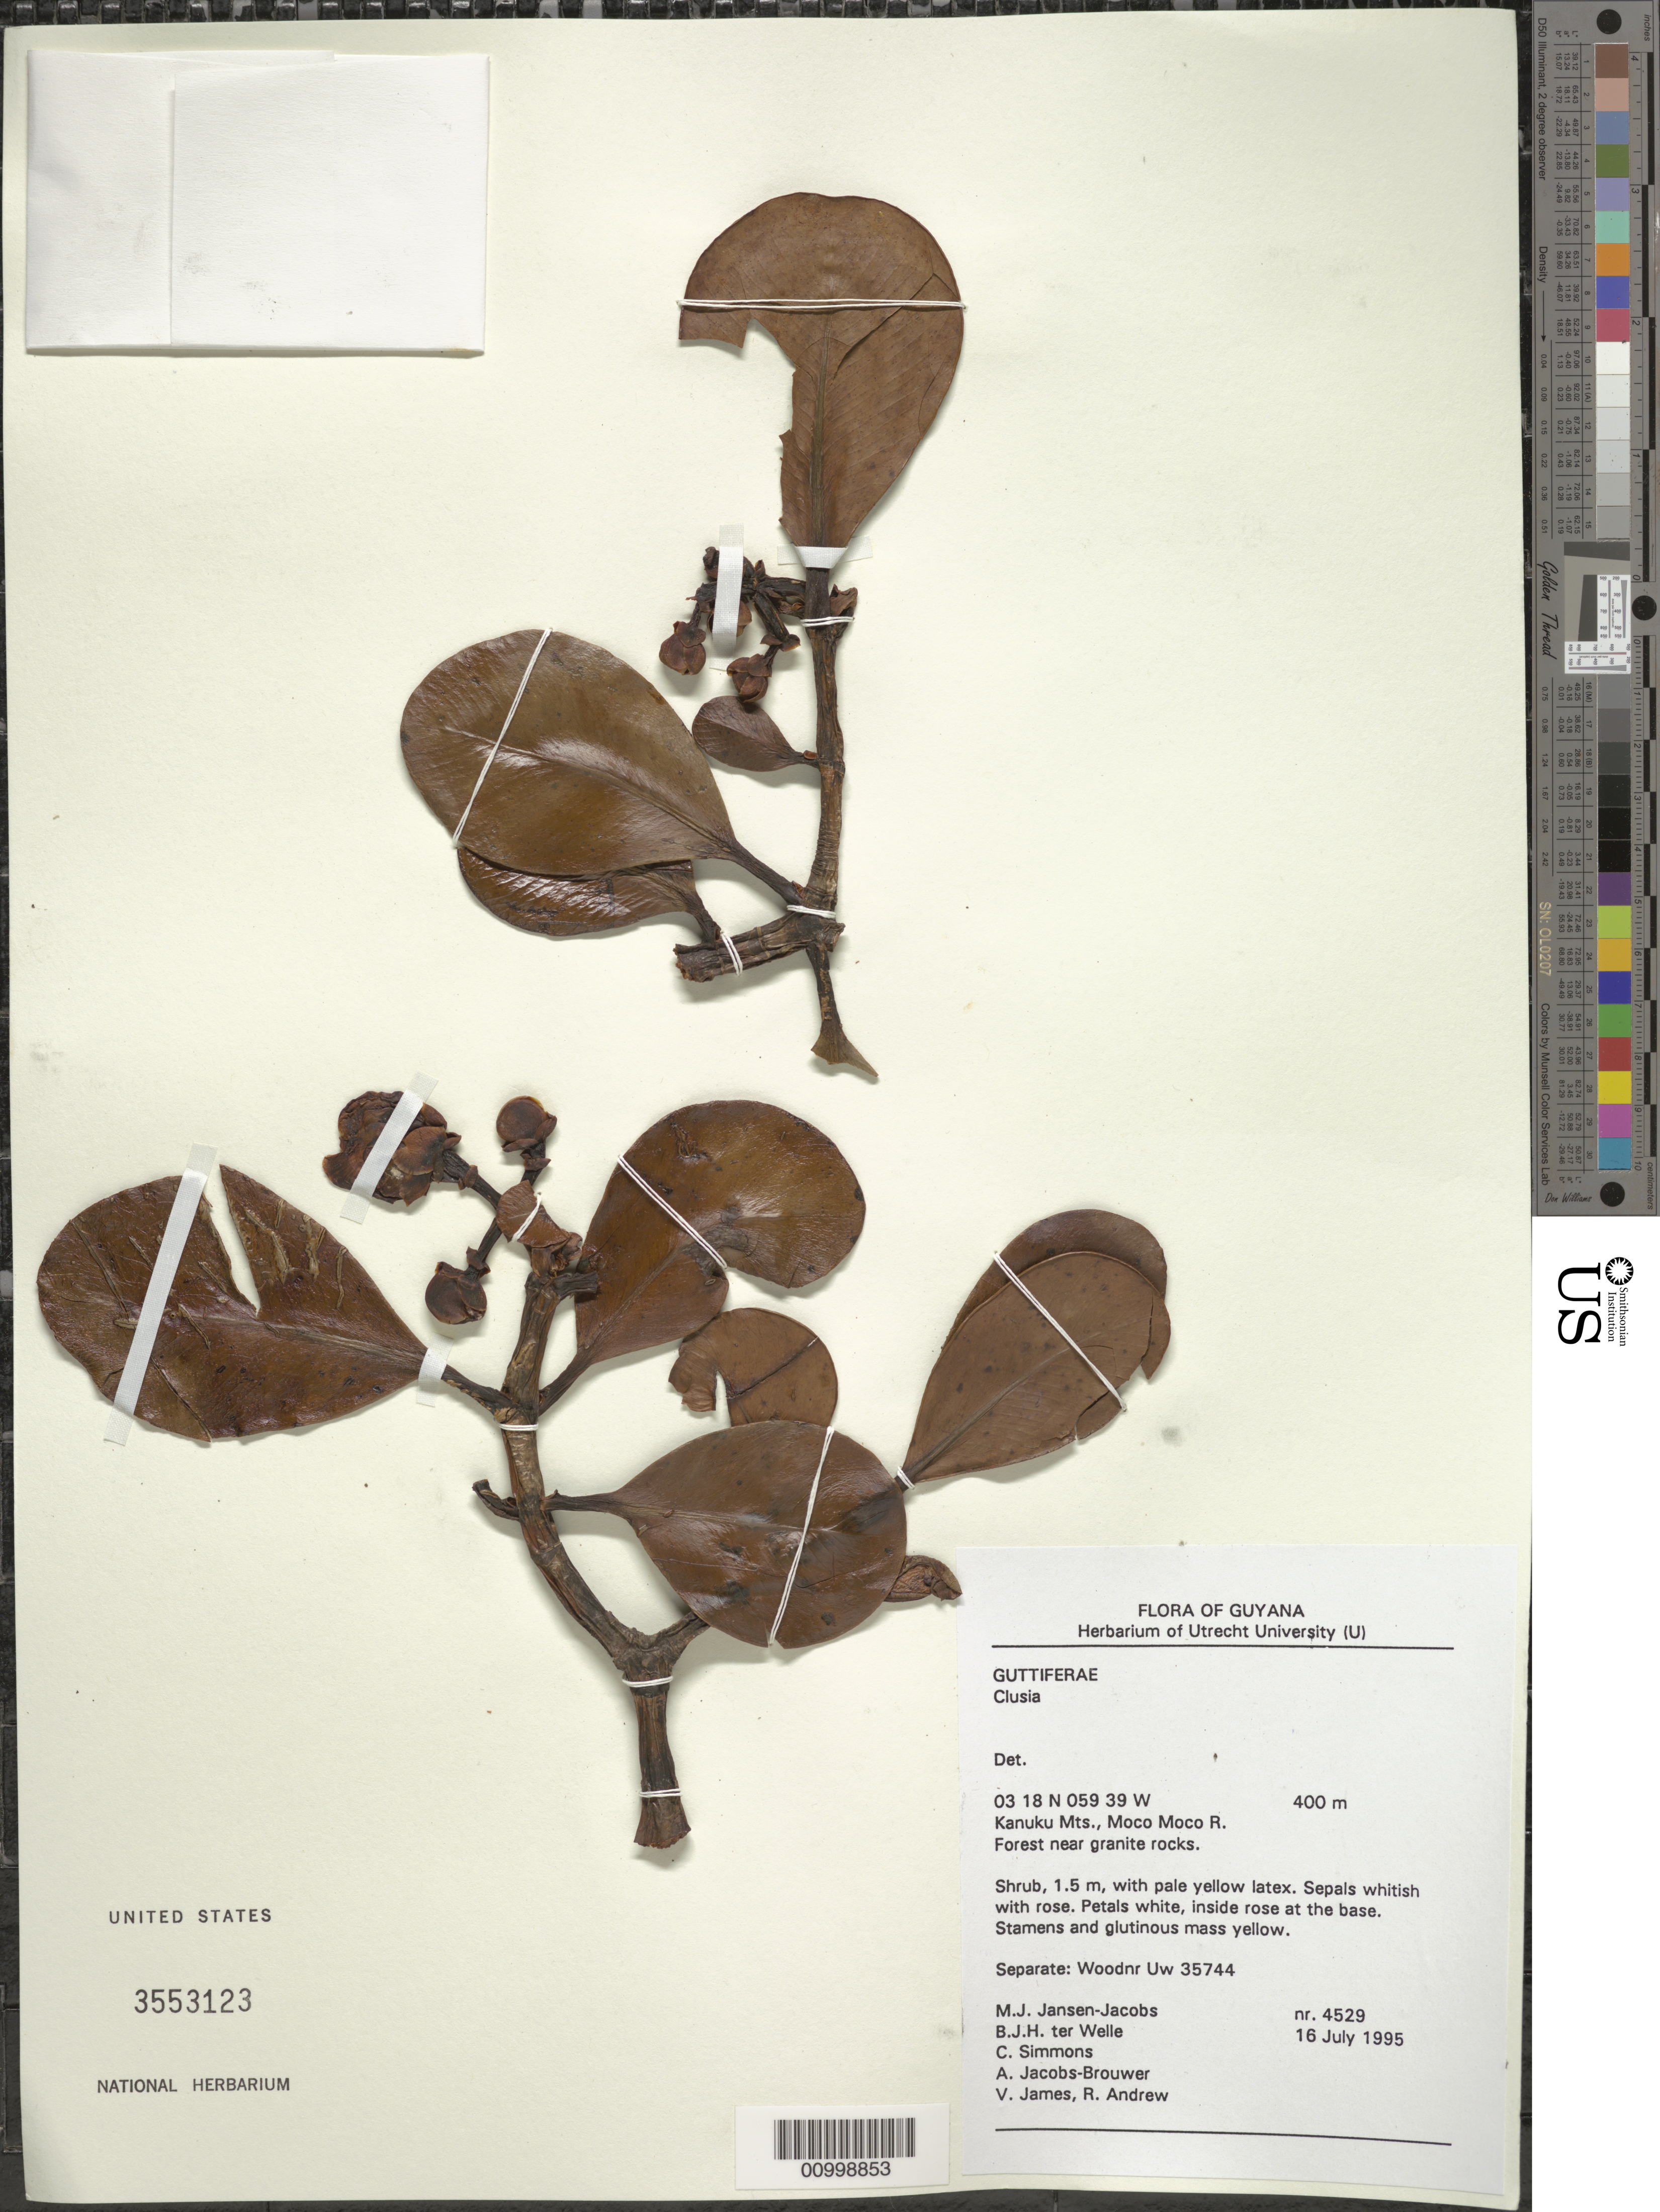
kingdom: Plantae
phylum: Tracheophyta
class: Magnoliopsida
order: Malpighiales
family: Clusiaceae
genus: Clusia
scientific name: Clusia sp.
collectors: M. J. Jansen-Jacobs, B. Welle, C. Simmons, A. Jacobs-Brouwer, V. James & R. Andrew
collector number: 4529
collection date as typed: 16-Jul-95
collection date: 1995-07-16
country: Guyana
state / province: U. Takutu-U. Essequibo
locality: Moco Moco River, Kanuku Mts.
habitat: Forest near granite rocks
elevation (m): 400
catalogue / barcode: US 3553123